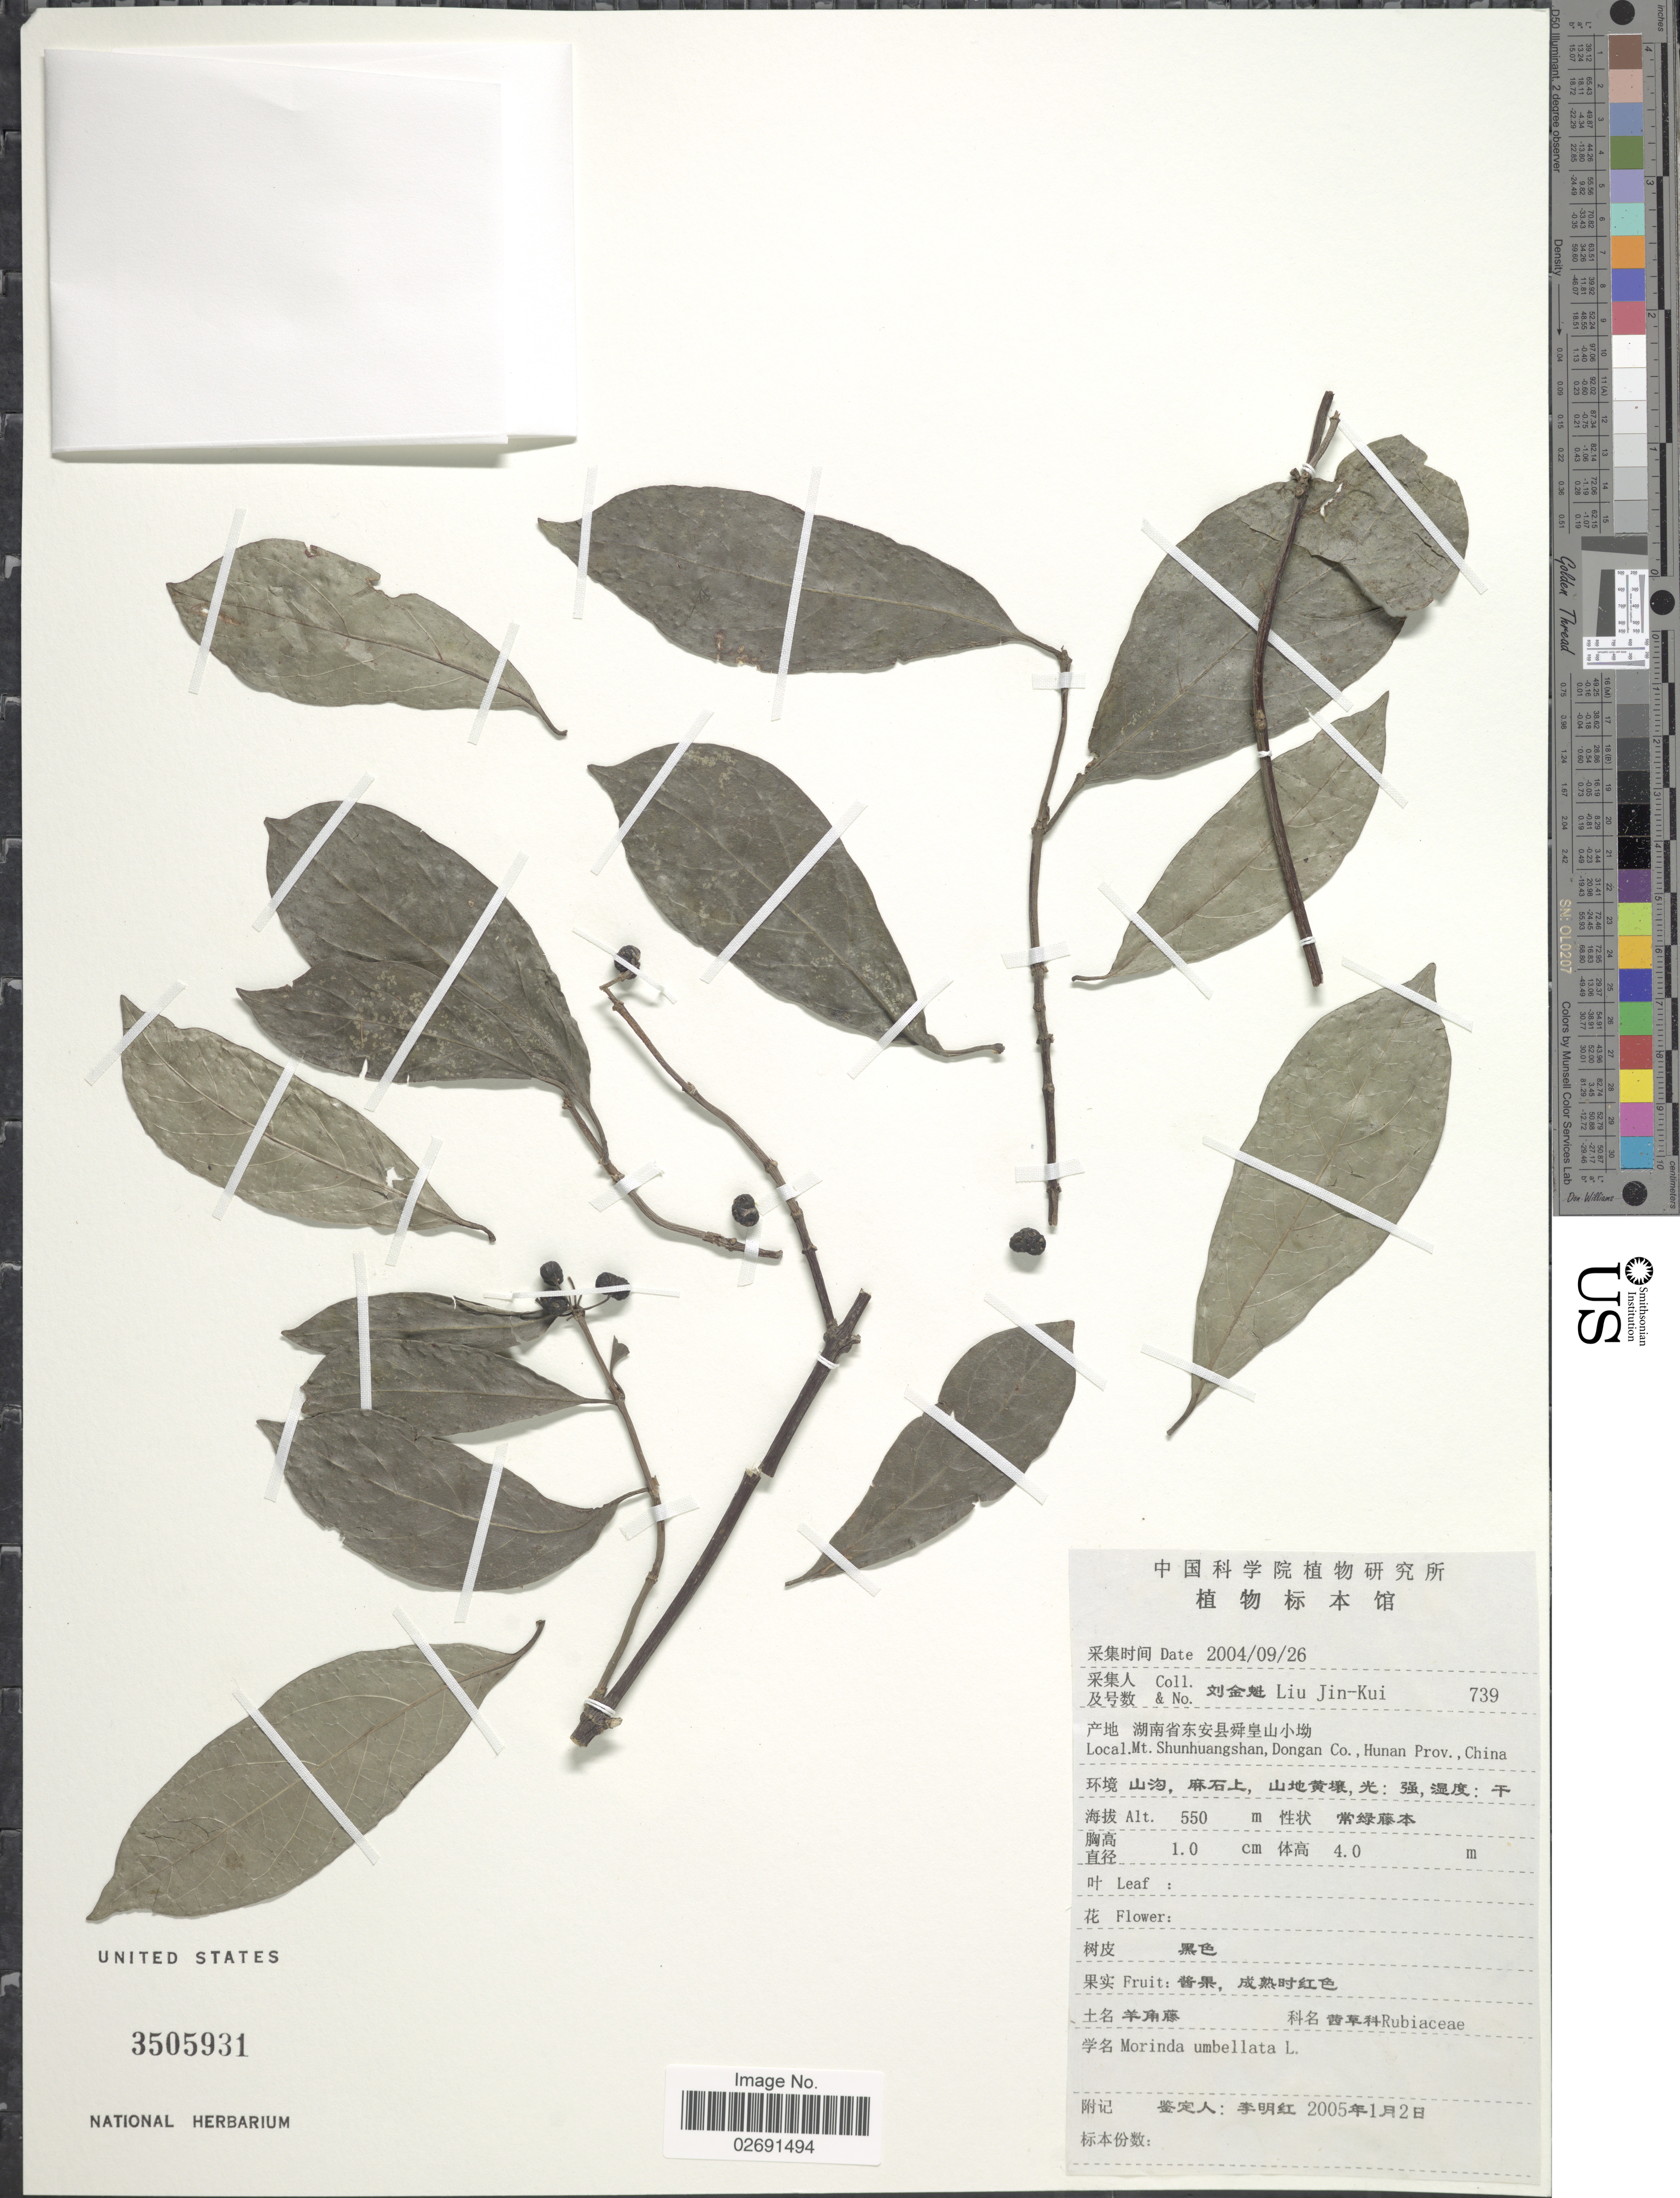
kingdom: Plantae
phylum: Tracheophyta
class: Magnoliopsida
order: Gentianales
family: Rubiaceae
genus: Gynochthodes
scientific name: Gynochthodes umbellata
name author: (L.) Razafim. & B. Bremer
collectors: Liu Jin-Kui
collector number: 739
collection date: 2004-09-26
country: China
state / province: Hunan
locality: Mt. Shuhuangshan, Dongan Co.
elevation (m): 550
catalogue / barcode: US 3505931